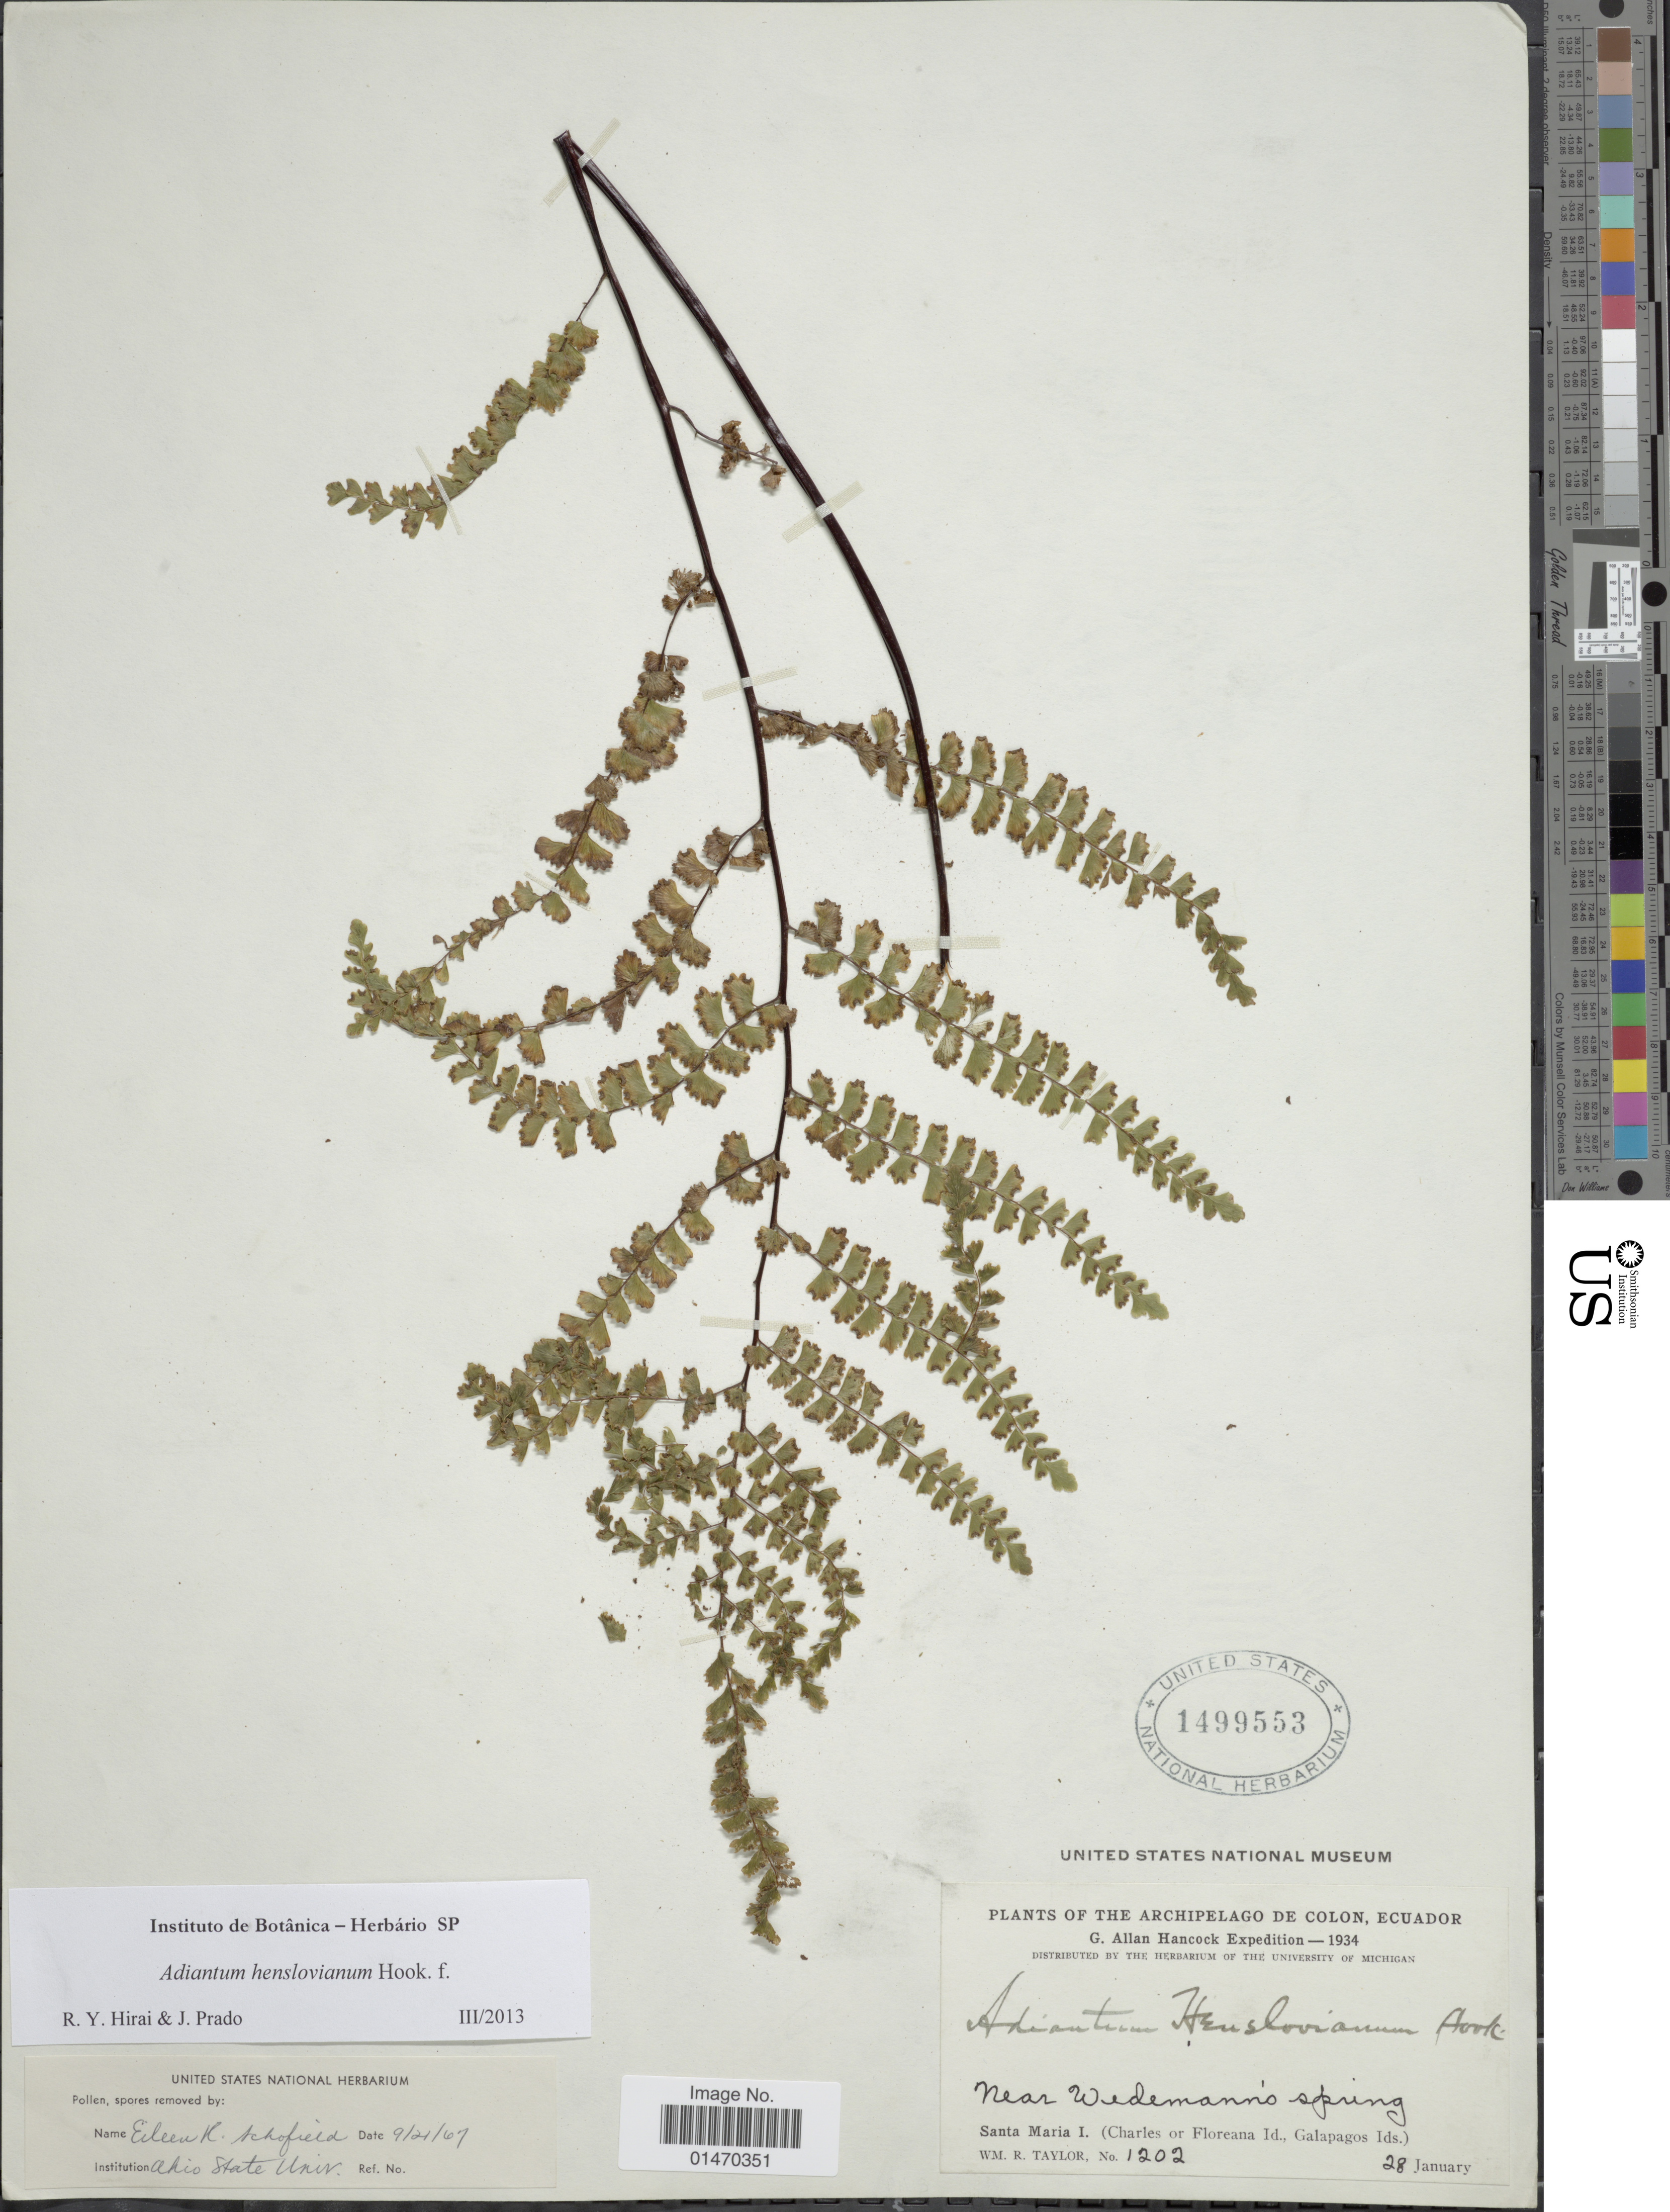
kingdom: Plantae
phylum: Tracheophyta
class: Polypodiopsida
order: Polypodiales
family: Pteridaceae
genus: Adiantum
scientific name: Adiantum henslovianum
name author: Hook. f.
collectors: W. R. Taylor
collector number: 1202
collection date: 1934-01-28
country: Ecuador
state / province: Colón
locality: The Archipelago de Colon. Near Wedemann's Spring. Santa Maria I. (Charles or Floreana Id., Galapagos Ids.)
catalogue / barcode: US 1499553